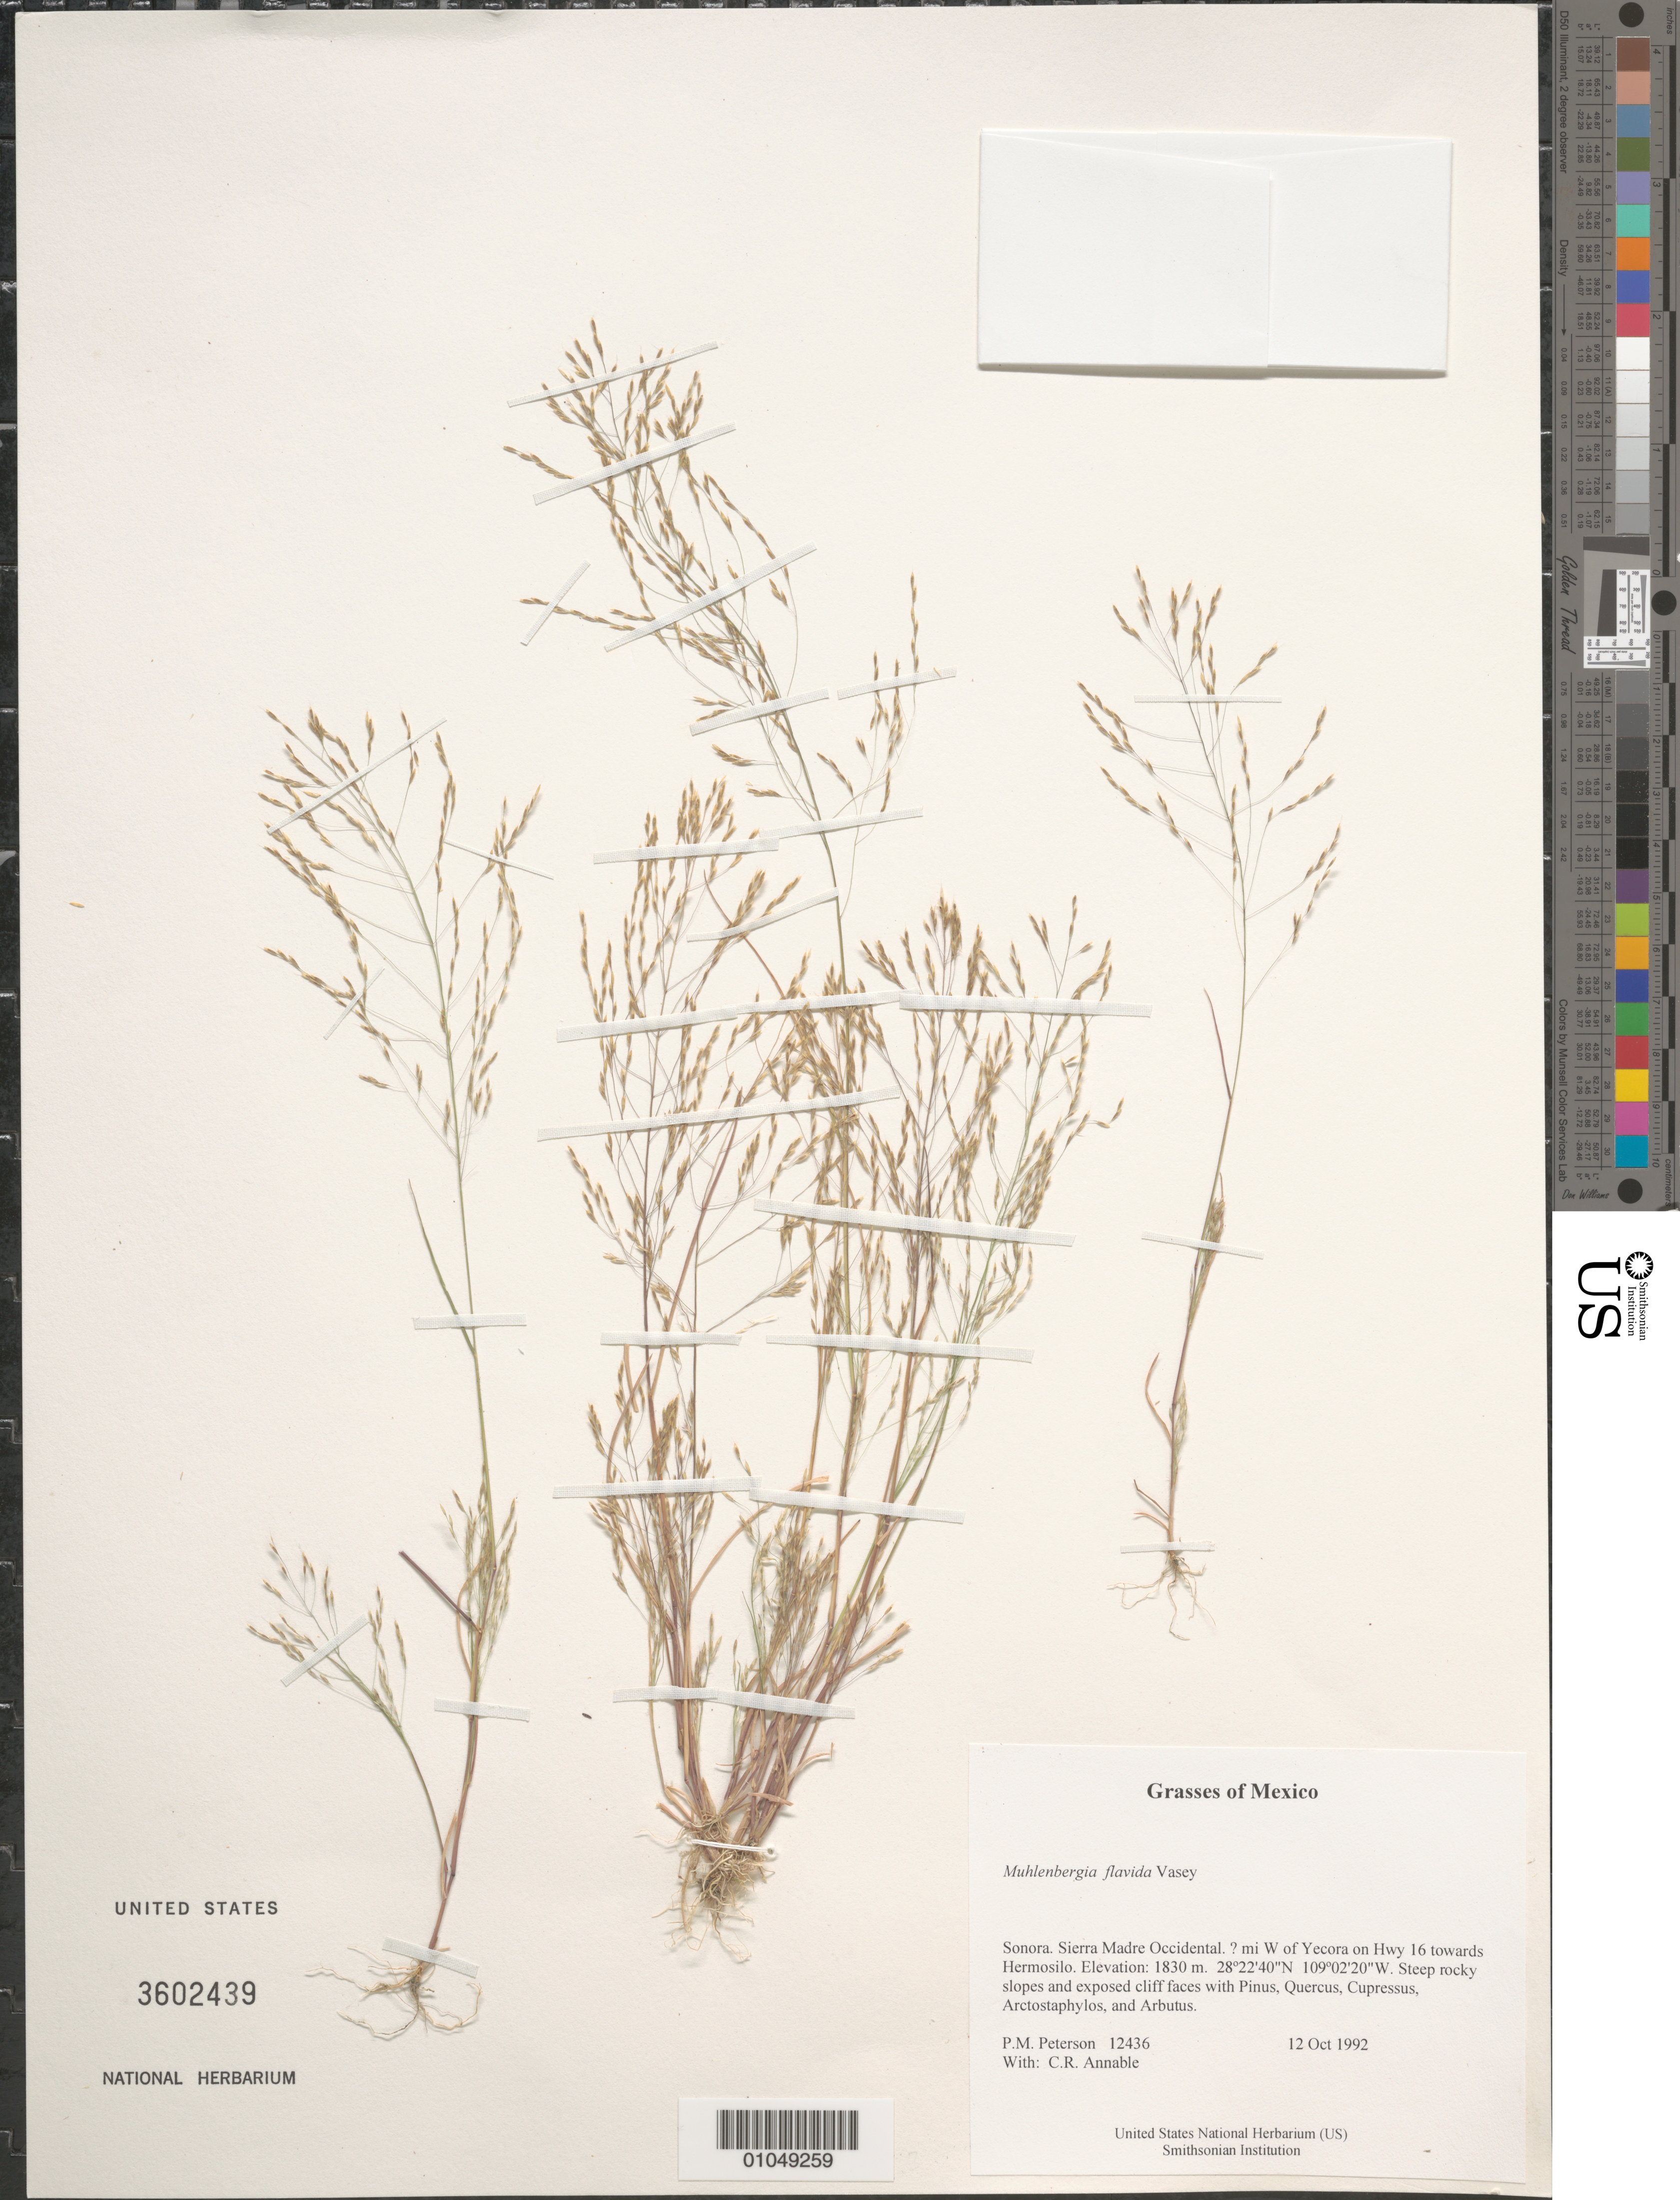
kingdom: Plantae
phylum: Tracheophyta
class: Liliopsida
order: Poales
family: Poaceae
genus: Muhlenbergia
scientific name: Muhlenbergia flavida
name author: Vasey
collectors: P. M. Peterson & C. R. Annable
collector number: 12436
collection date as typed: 12 Oct 1992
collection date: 1992-10-12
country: Mexico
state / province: Sonora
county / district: Sierra Madre Occidental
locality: ? mi W of Yecora on Hwy 16 towards Hermosilo.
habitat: Steep rocky slopes and exposed cliff faces with Pinus, Quercus, Cupressus, Arctostaphylos, and Arbutus.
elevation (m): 1830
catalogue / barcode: US 3602439